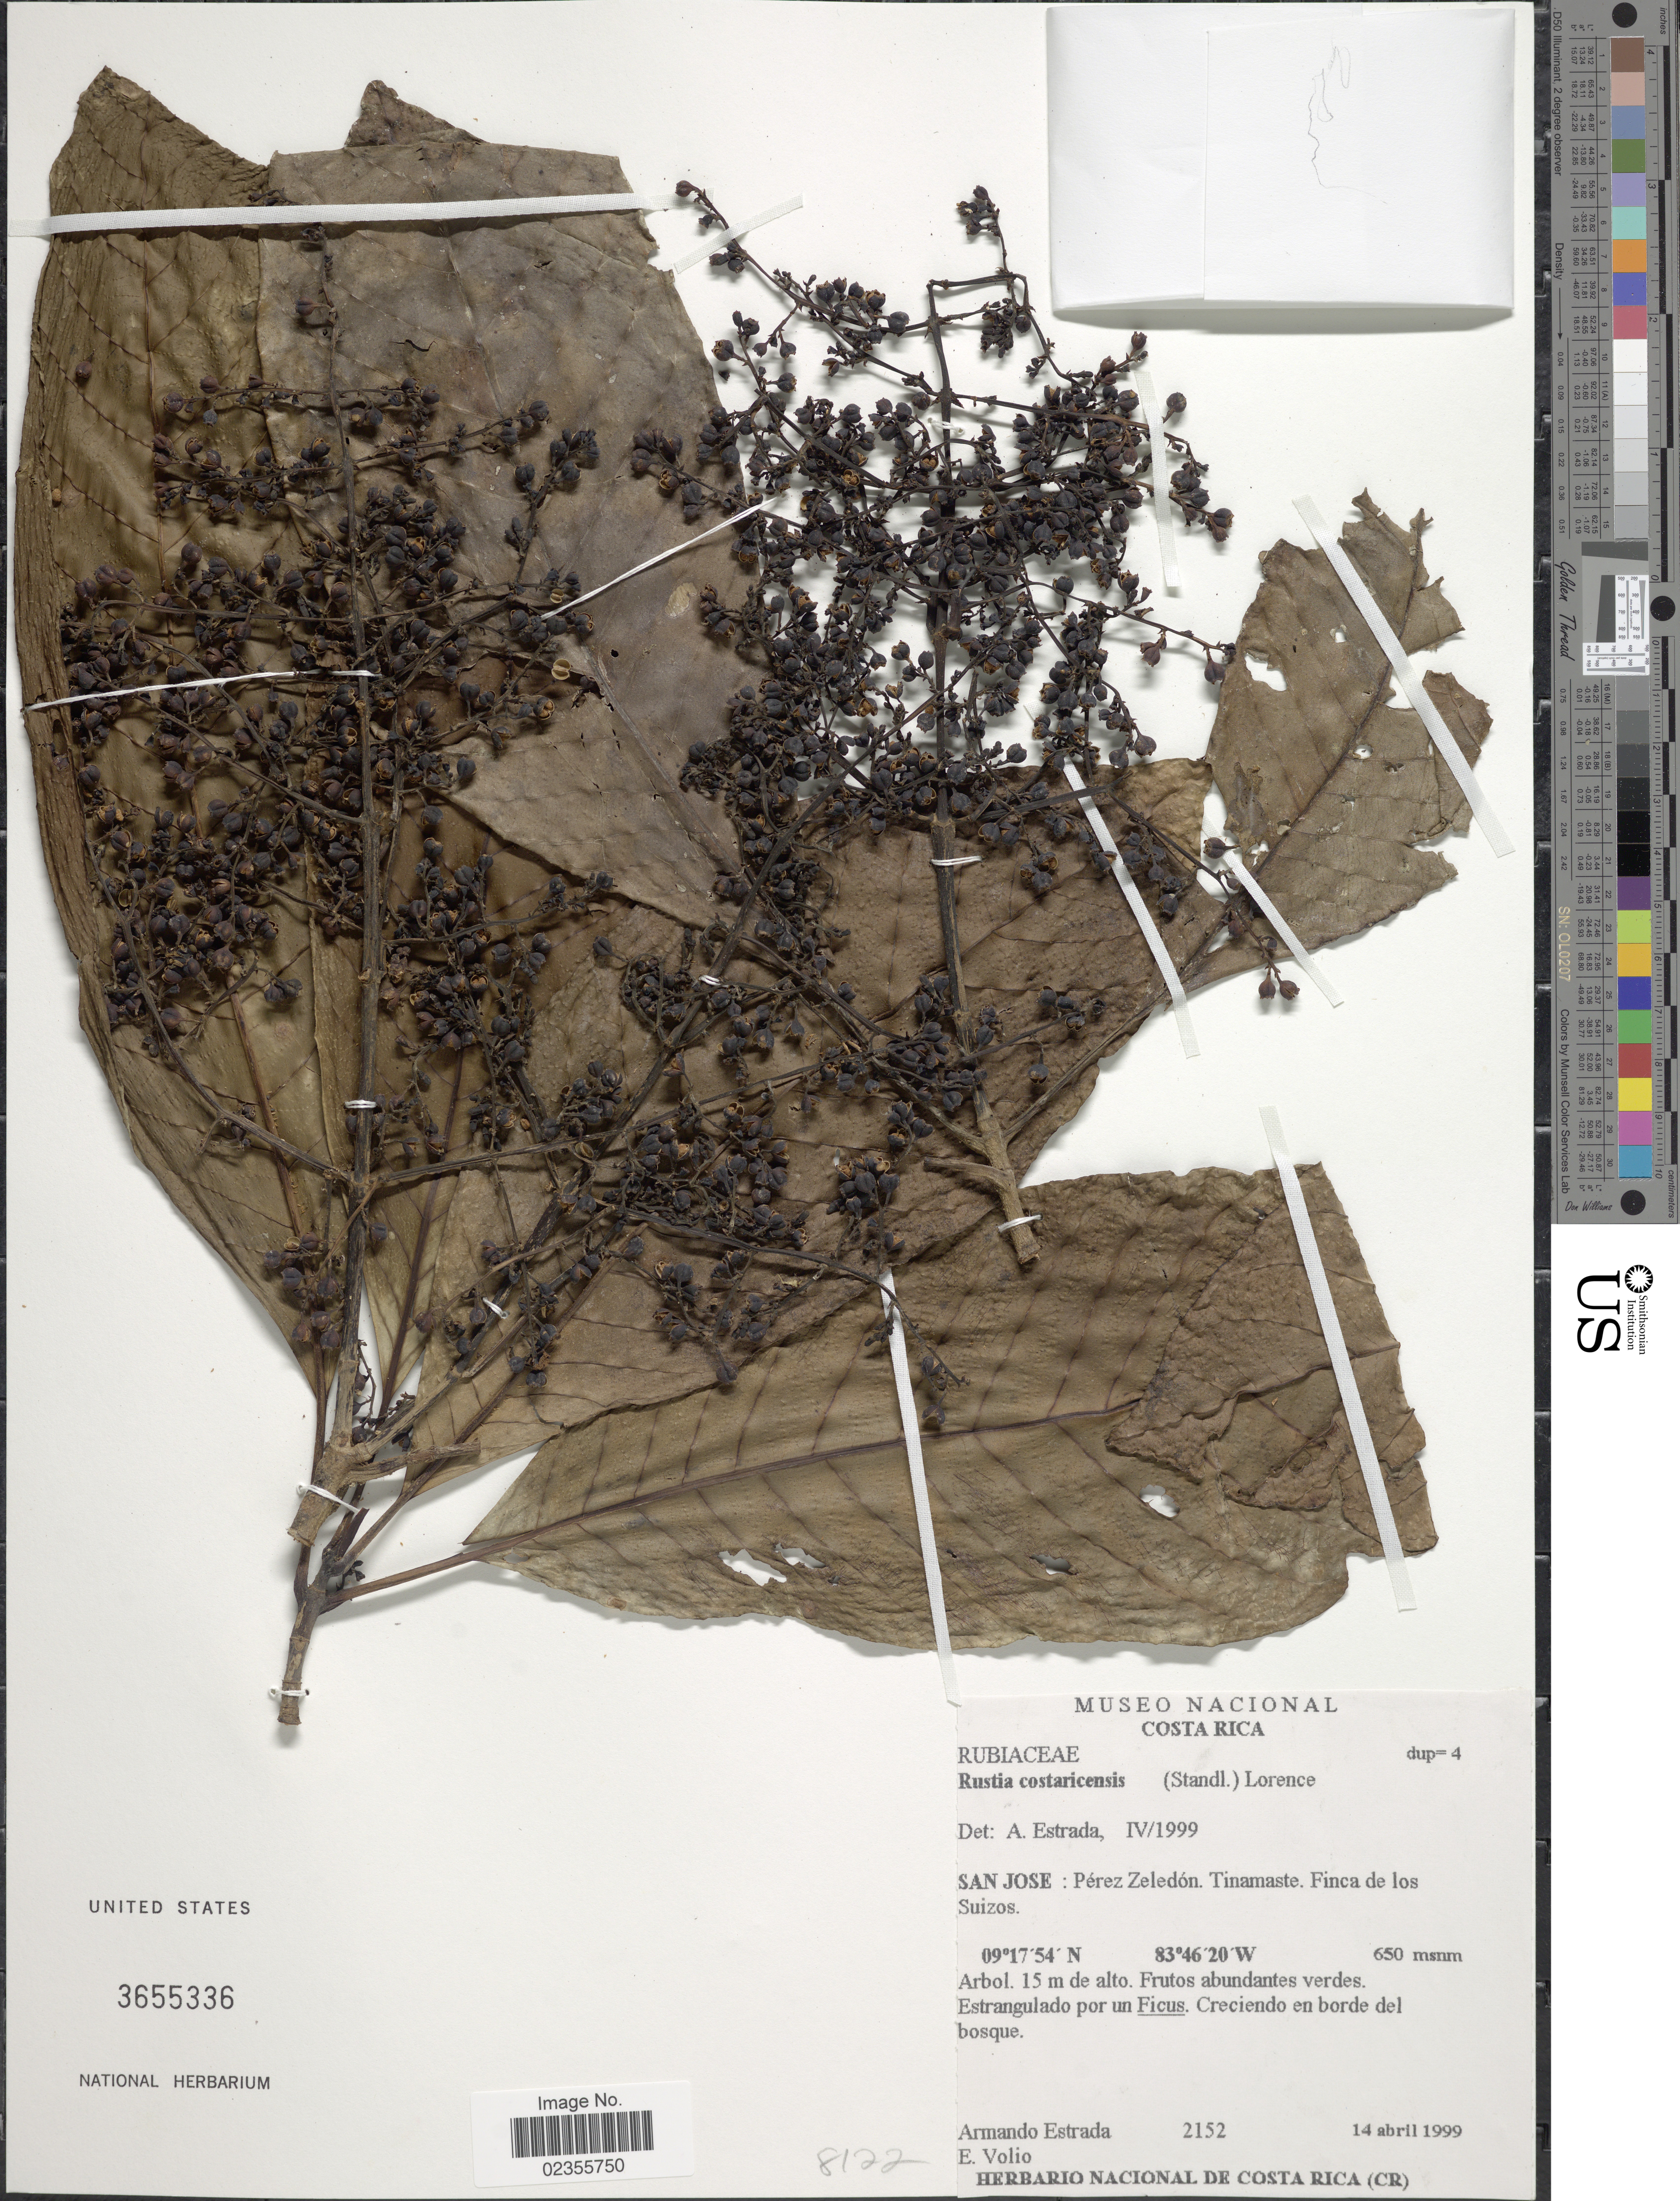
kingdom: Plantae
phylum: Tracheophyta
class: Magnoliopsida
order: Gentianales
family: Rubiaceae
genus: Rustia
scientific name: Rustia costaricensis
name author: (Standl.) Lorence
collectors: A. Estrada & E. Volio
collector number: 2152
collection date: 1999-04-14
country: Costa Rica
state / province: San José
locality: Perez Zeledon, Tinamaste, Finca de los Suizos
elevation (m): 650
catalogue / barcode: US 3655336